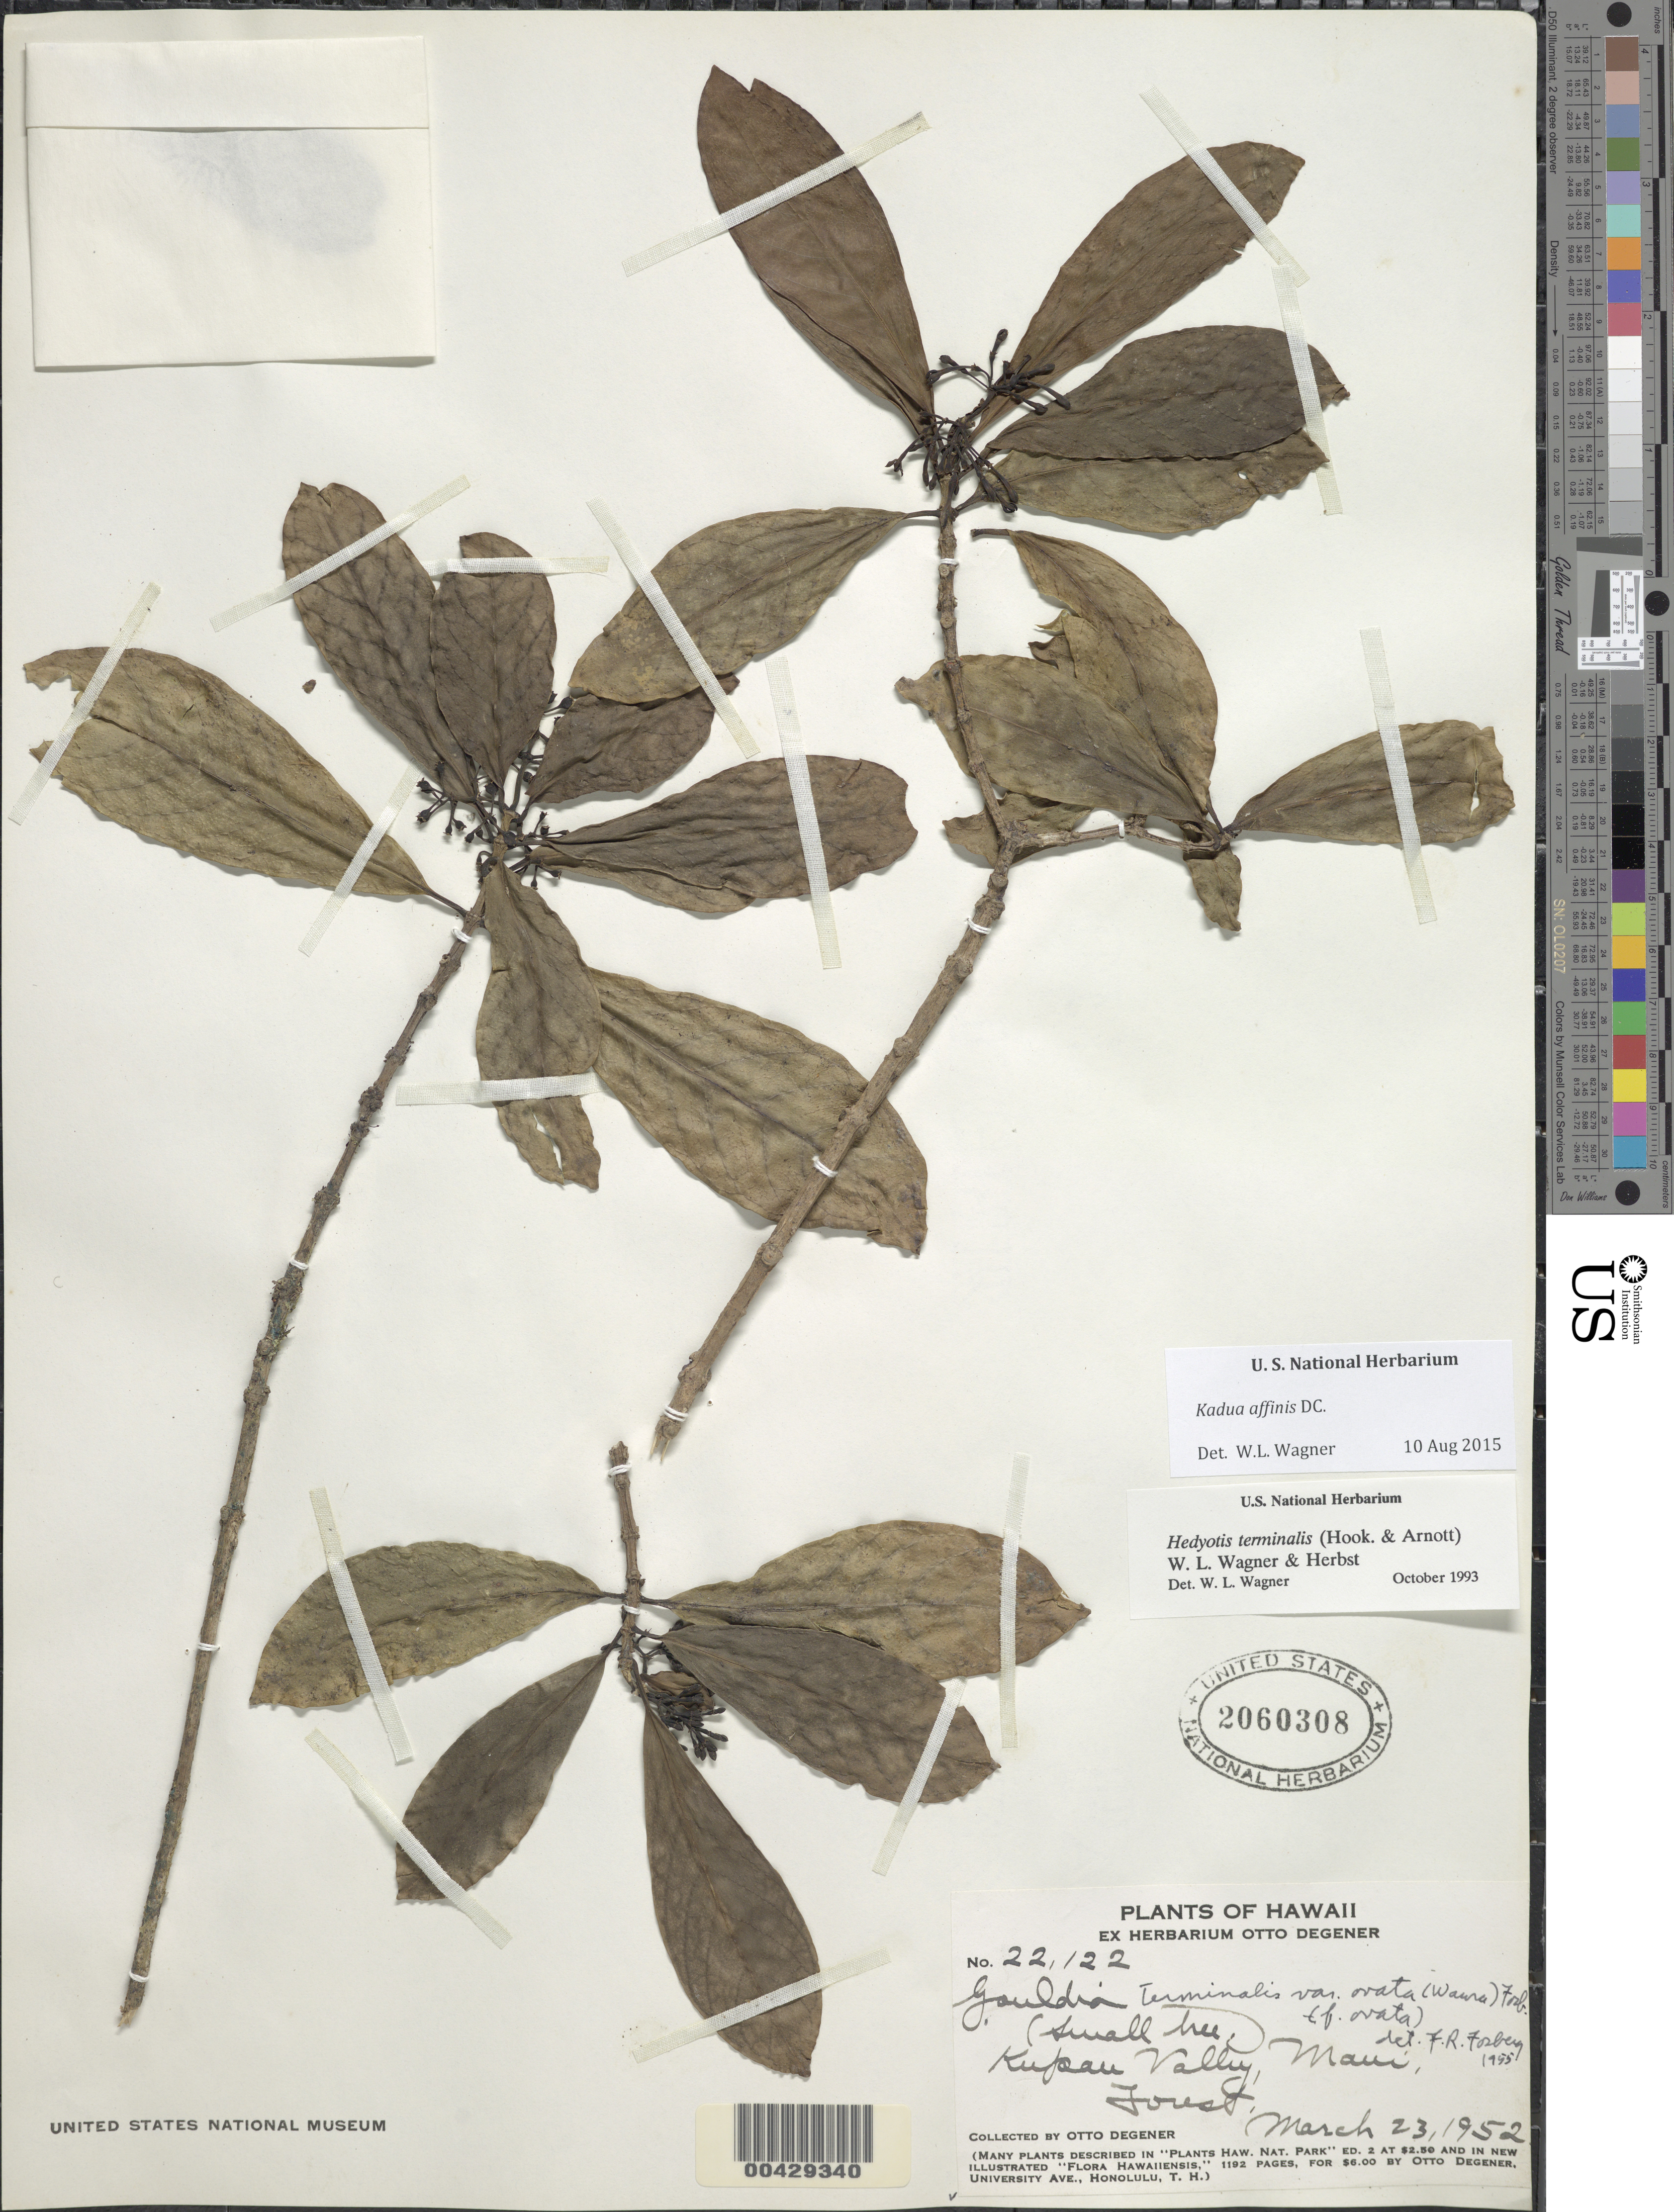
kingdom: Plantae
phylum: Tracheophyta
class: Magnoliopsida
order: Gentianales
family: Rubiaceae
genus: Kadua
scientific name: Kadua affinis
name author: DC.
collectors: O. Degener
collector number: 22122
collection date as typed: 23 Mar 1952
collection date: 1952-03-23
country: United States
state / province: Hawaii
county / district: Maui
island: Maui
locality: Kupaua Valley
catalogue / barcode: US 2060308